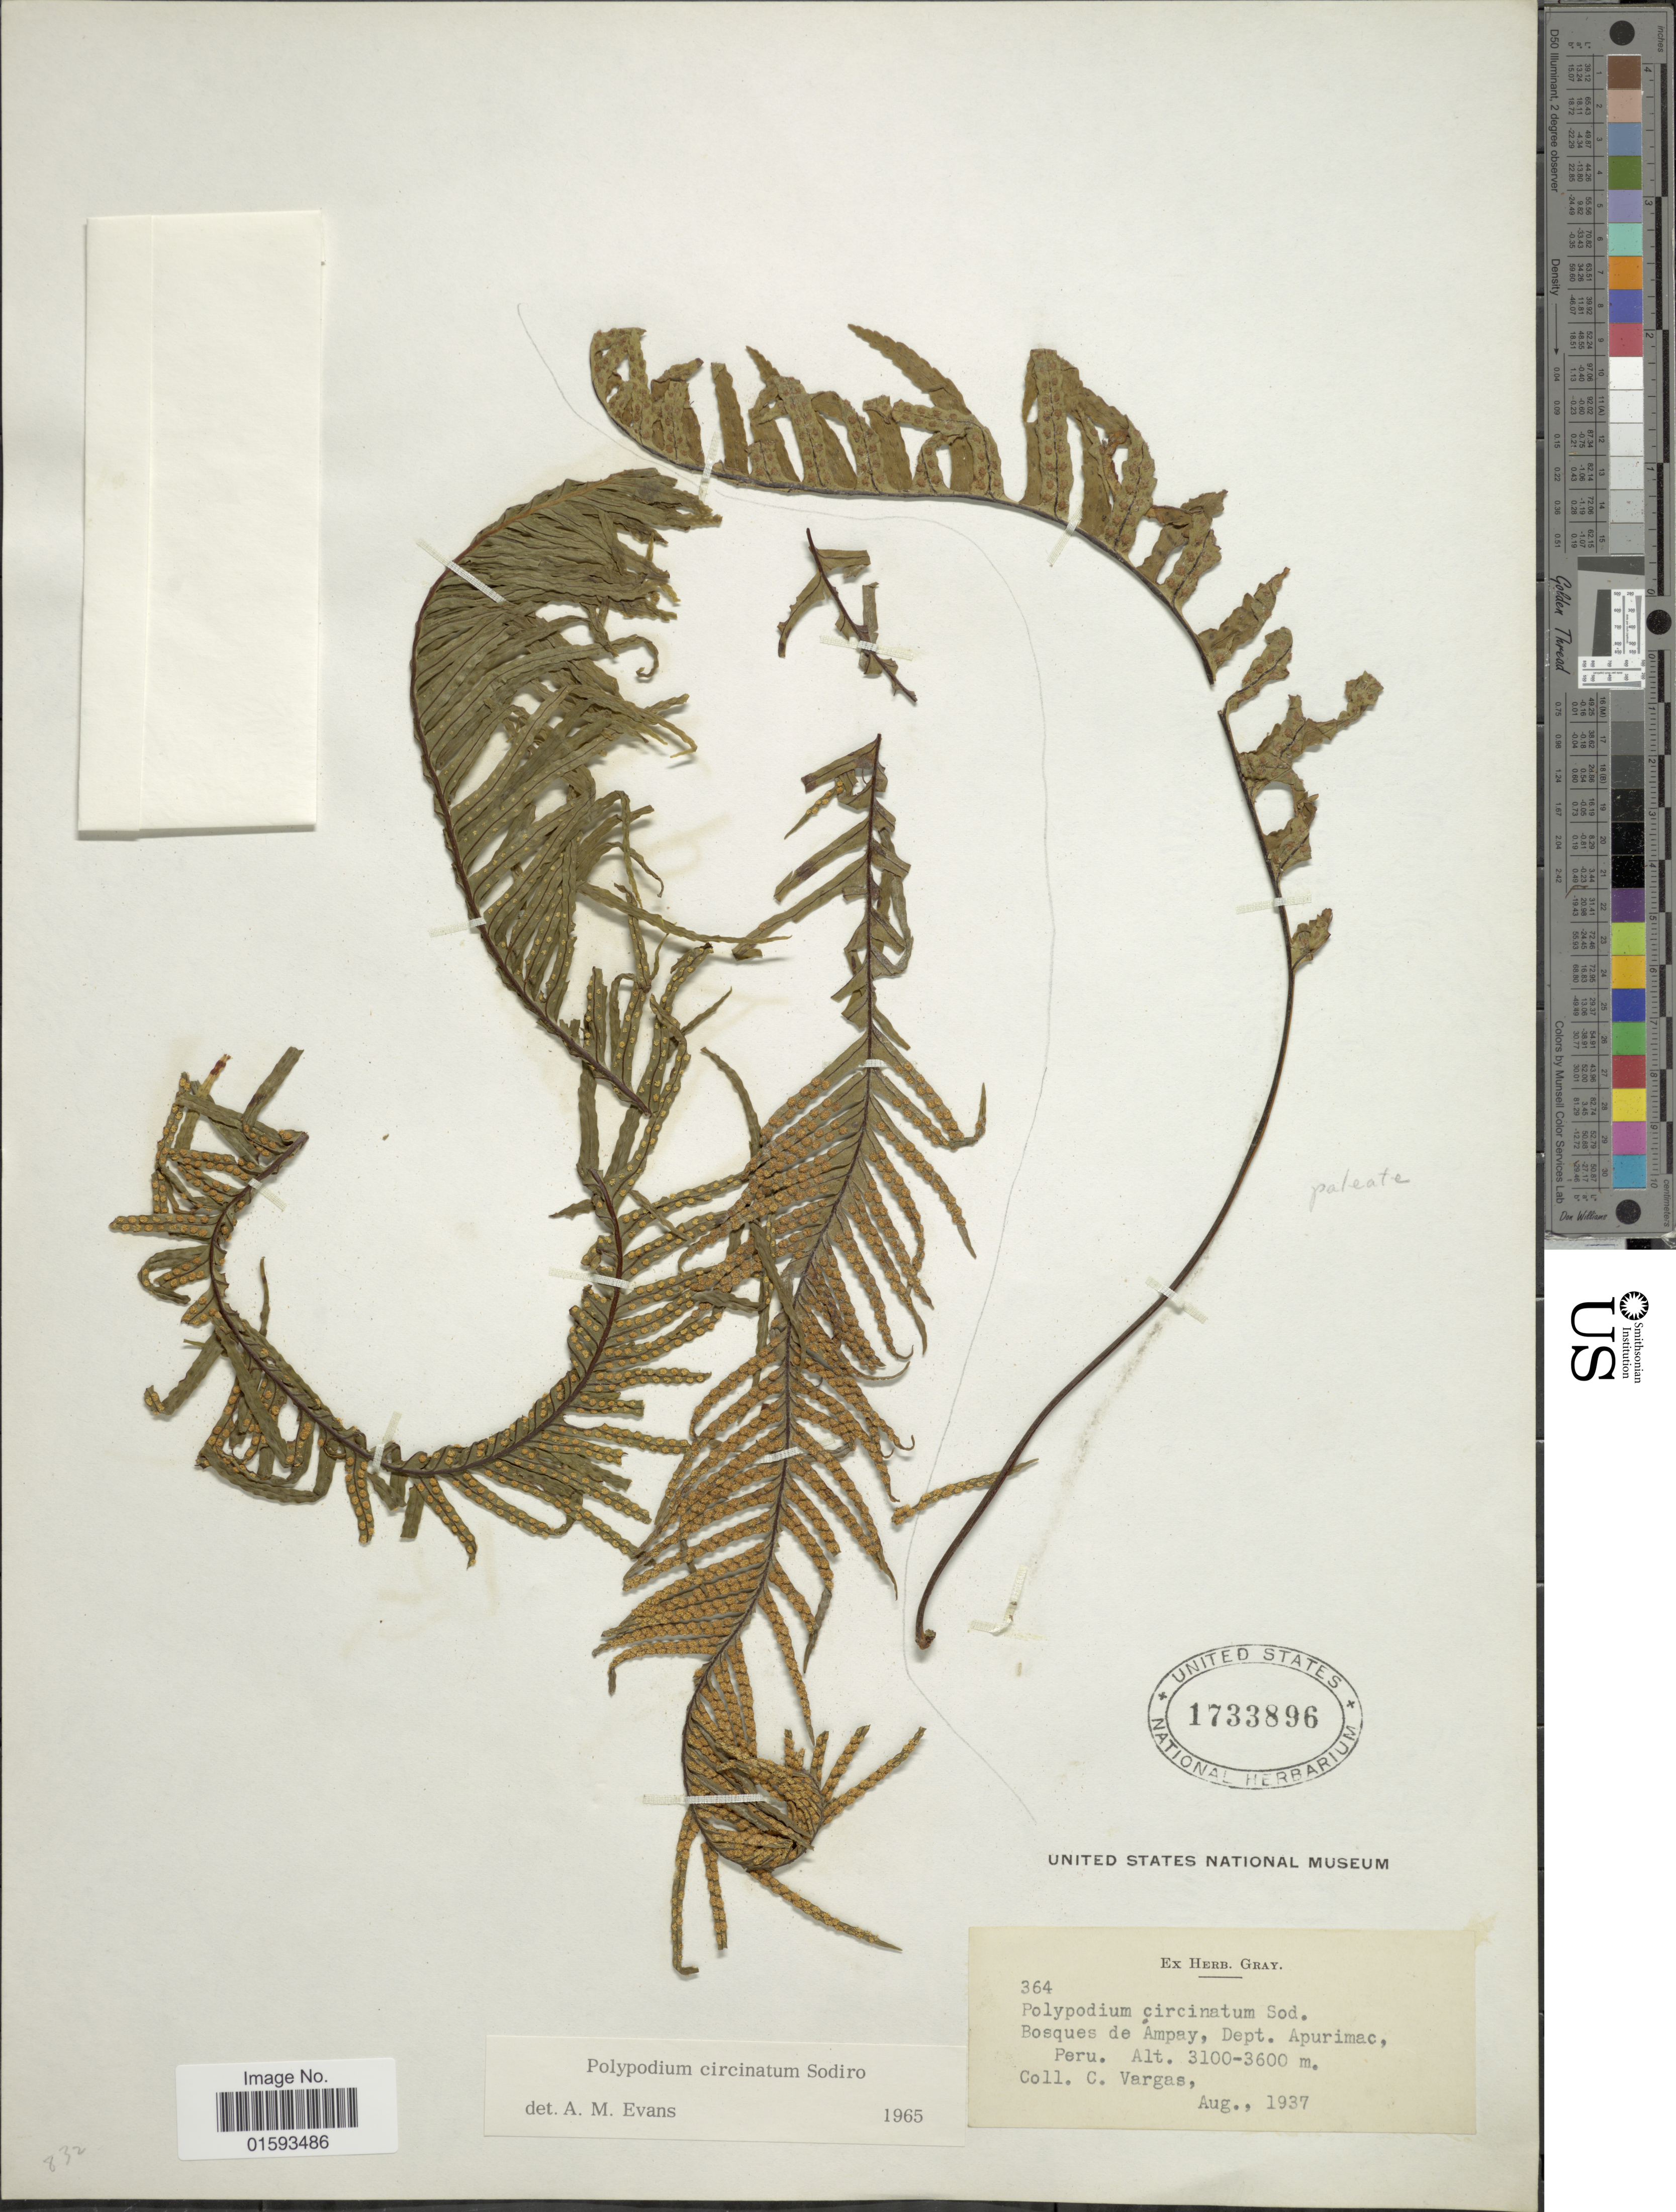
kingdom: Plantae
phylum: Tracheophyta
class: Polypodiopsida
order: Polypodiales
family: Polypodiaceae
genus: Pecluma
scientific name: Pecluma curvans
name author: (Mett.) Price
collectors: C. Vargas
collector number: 364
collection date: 1937-08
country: Peru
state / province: Apurímac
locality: Bosques de Ampay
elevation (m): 3100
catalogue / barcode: US 1733896